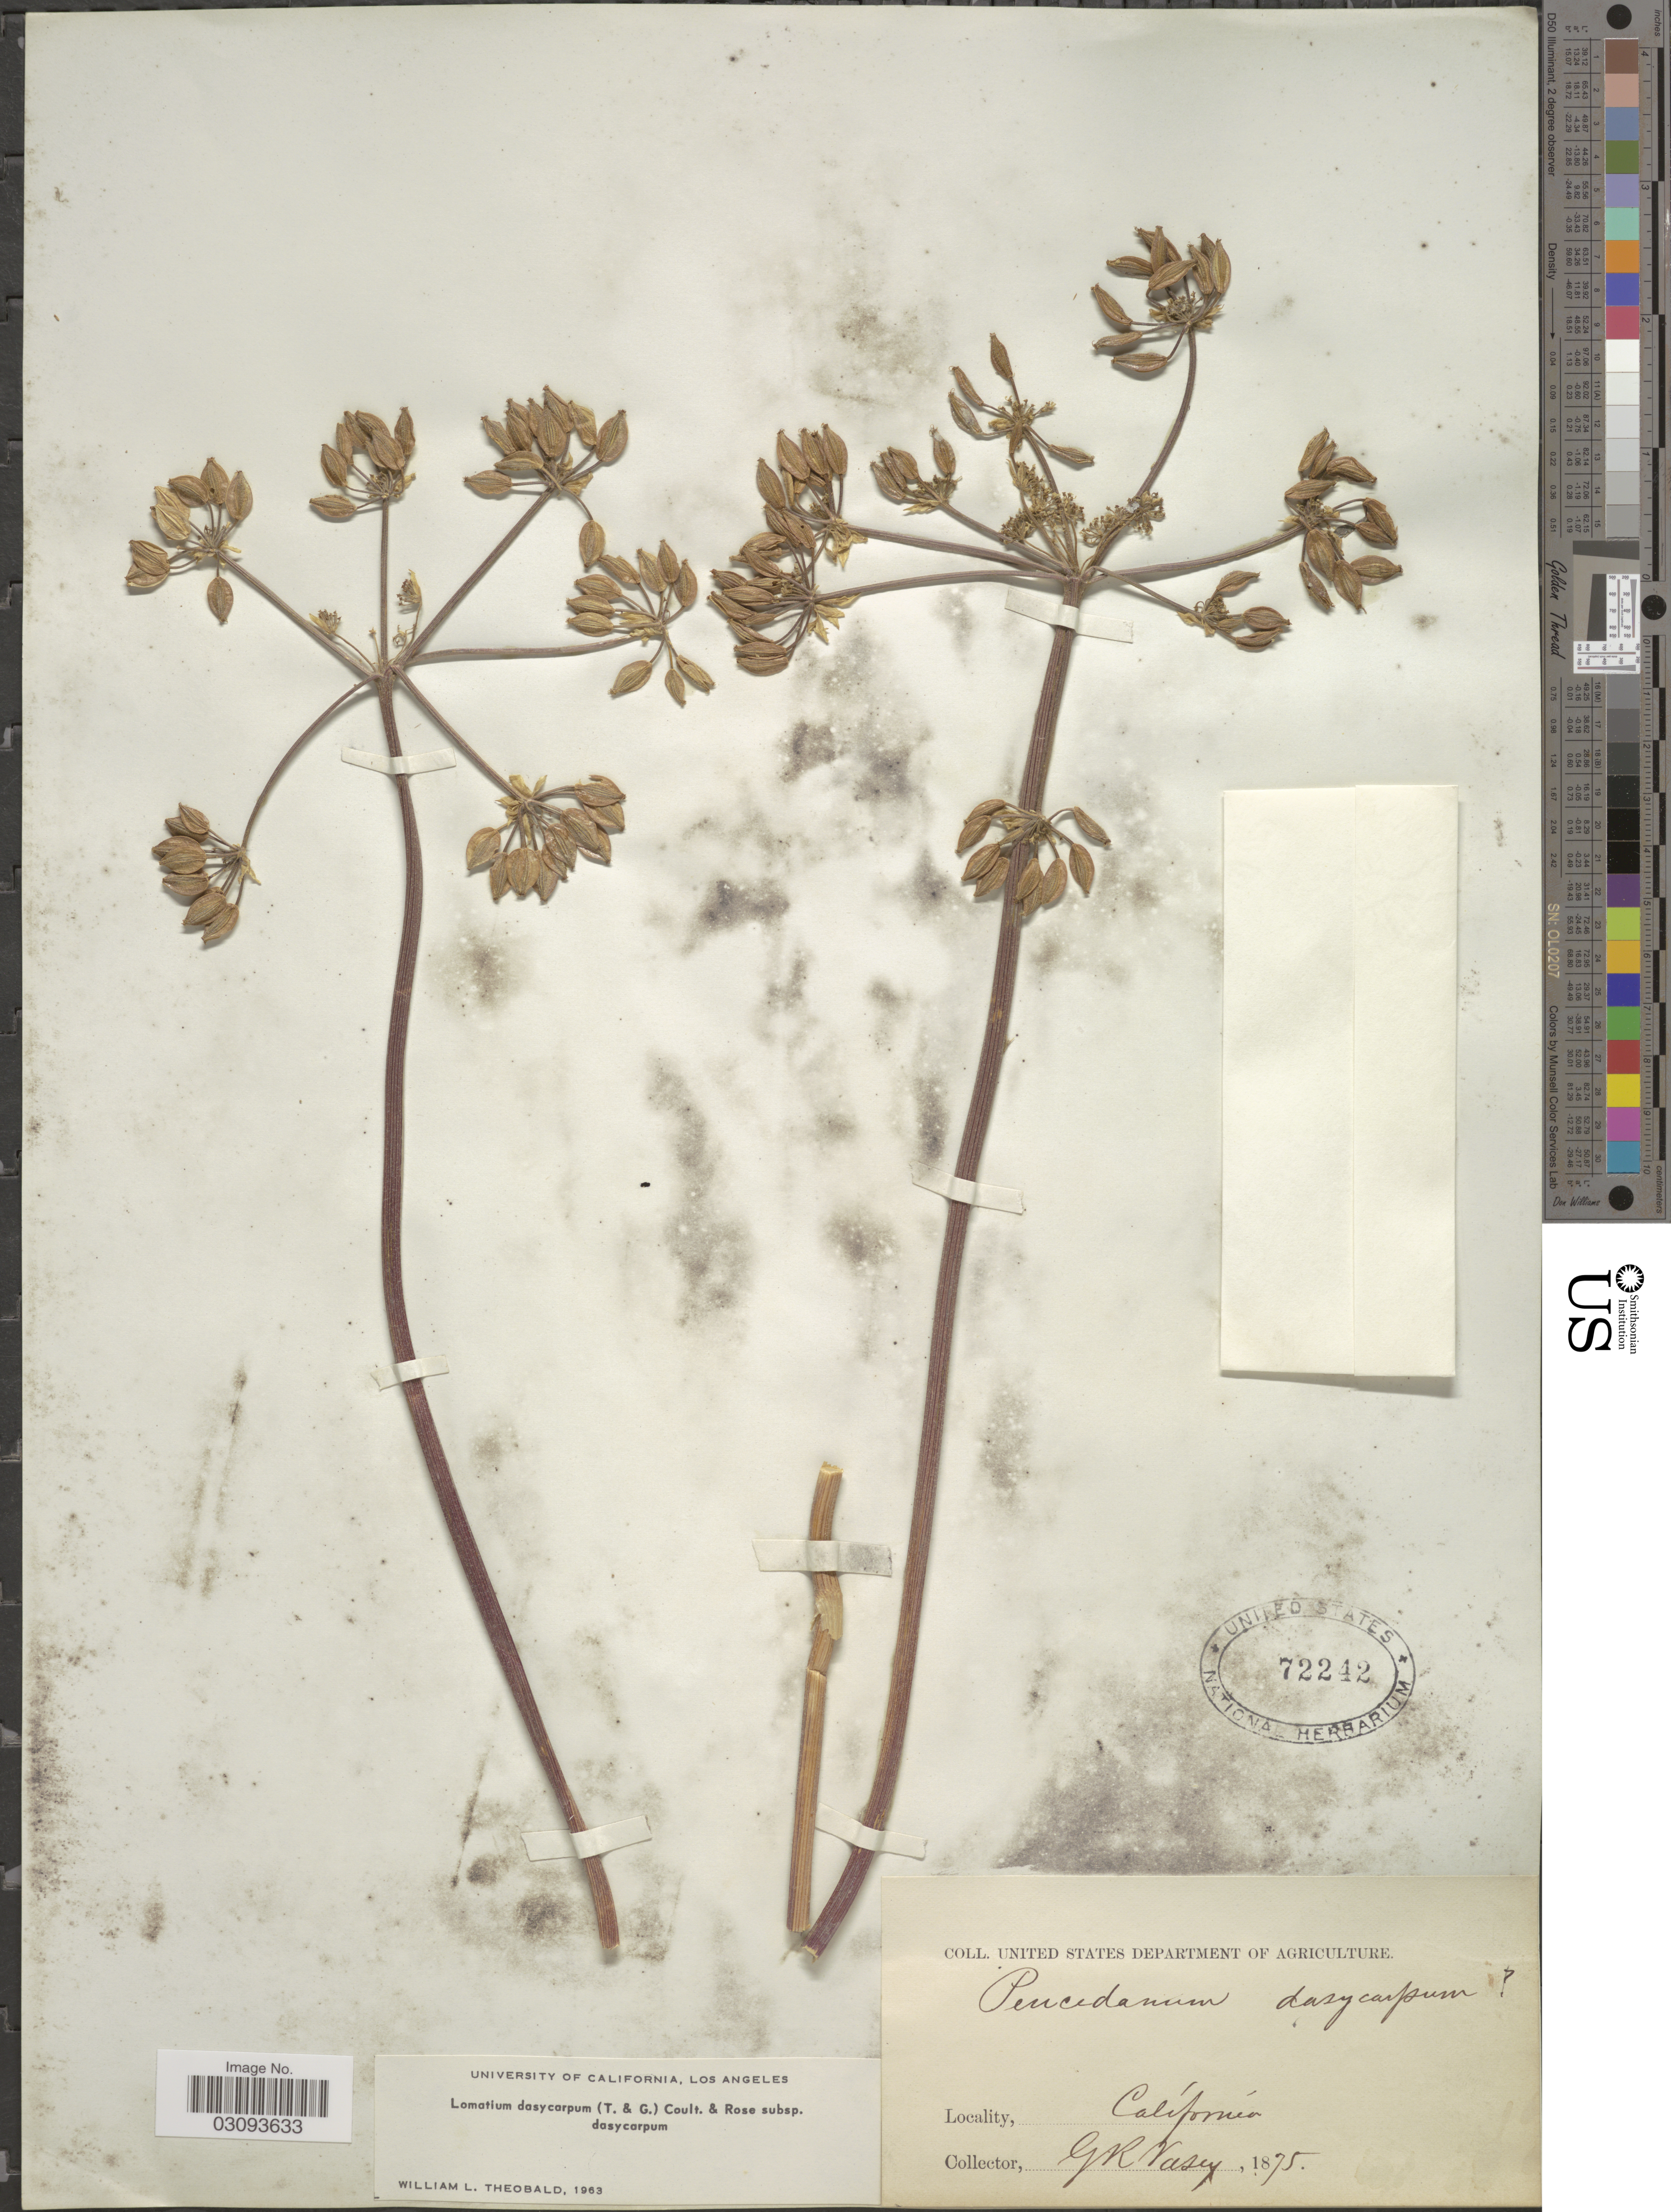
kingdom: Plantae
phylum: Tracheophyta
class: Magnoliopsida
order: Apiales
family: Apiaceae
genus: Lomatium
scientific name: Lomatium dasycarpum subsp. dasycarpum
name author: (Torr.) J.M. Coult. & Rose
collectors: G. R. Vasey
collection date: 1875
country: United States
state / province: California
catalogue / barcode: US 72242